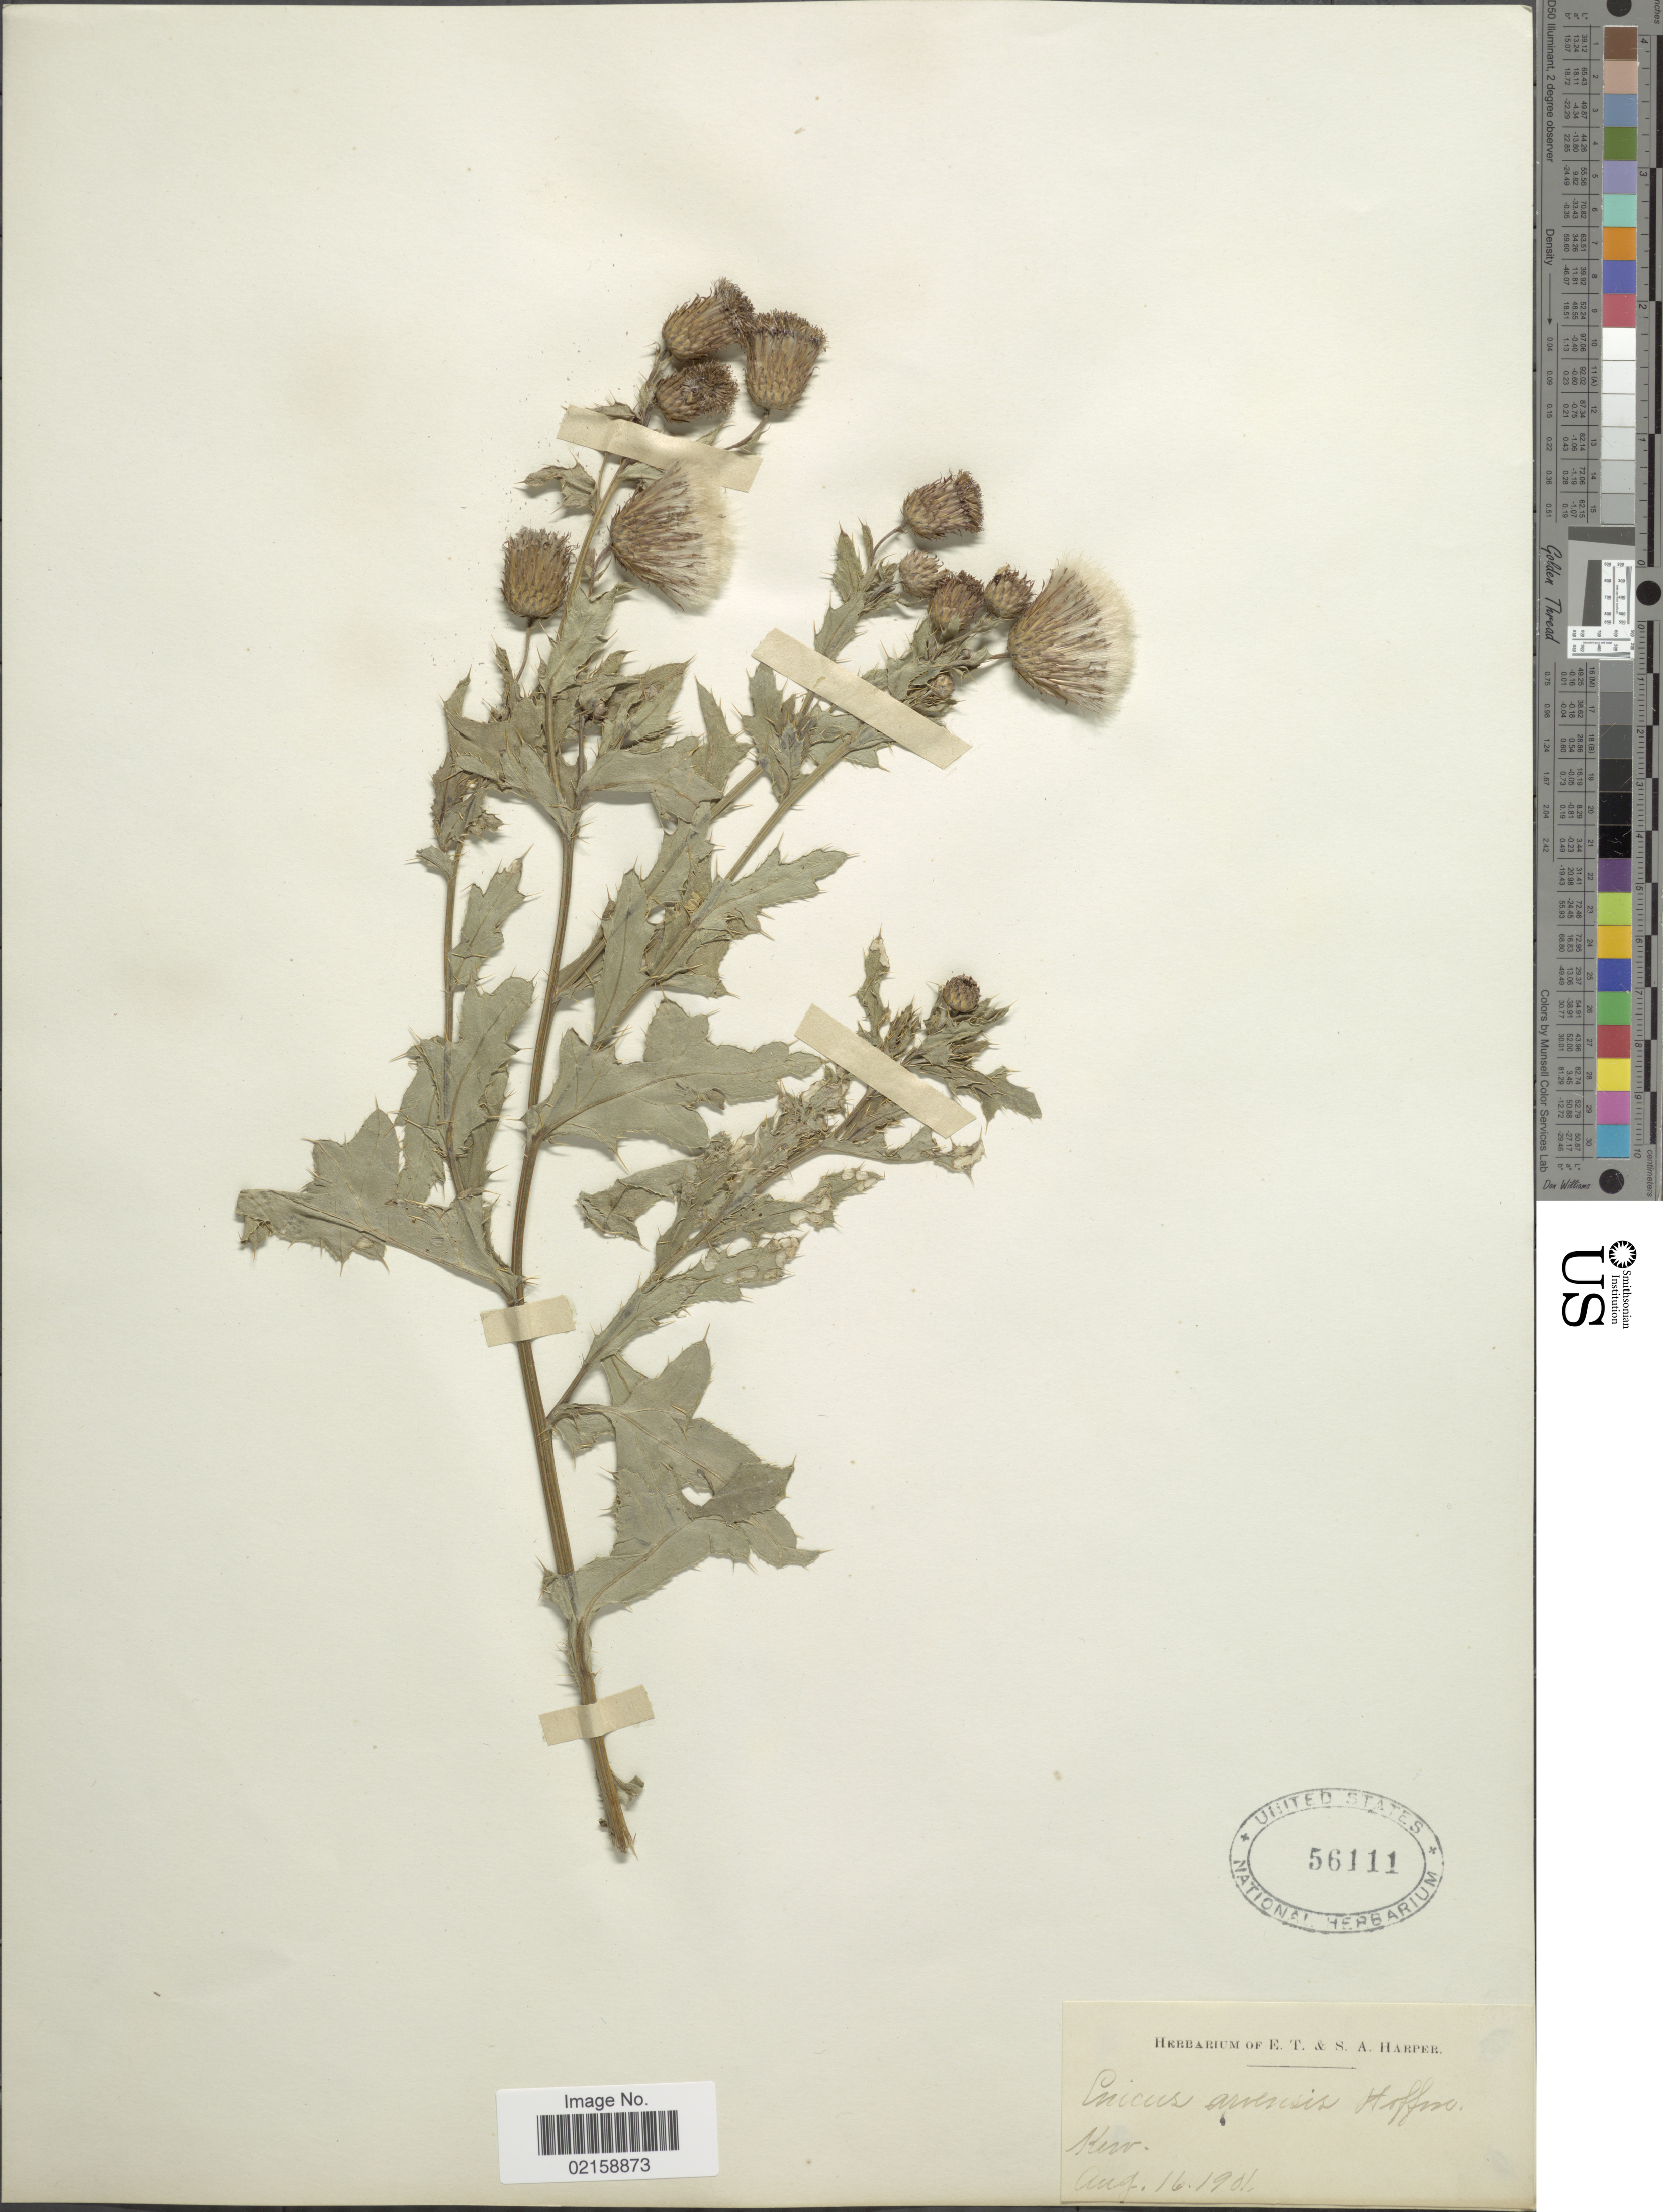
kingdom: Plantae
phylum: Tracheophyta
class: Magnoliopsida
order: Asterales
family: Asteraceae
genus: Cirsium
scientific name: Cirsium arvense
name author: (L.) Scop.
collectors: ex herb. E. T. & S. A. Harper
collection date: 1901-08-16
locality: Kew.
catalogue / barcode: US 56111